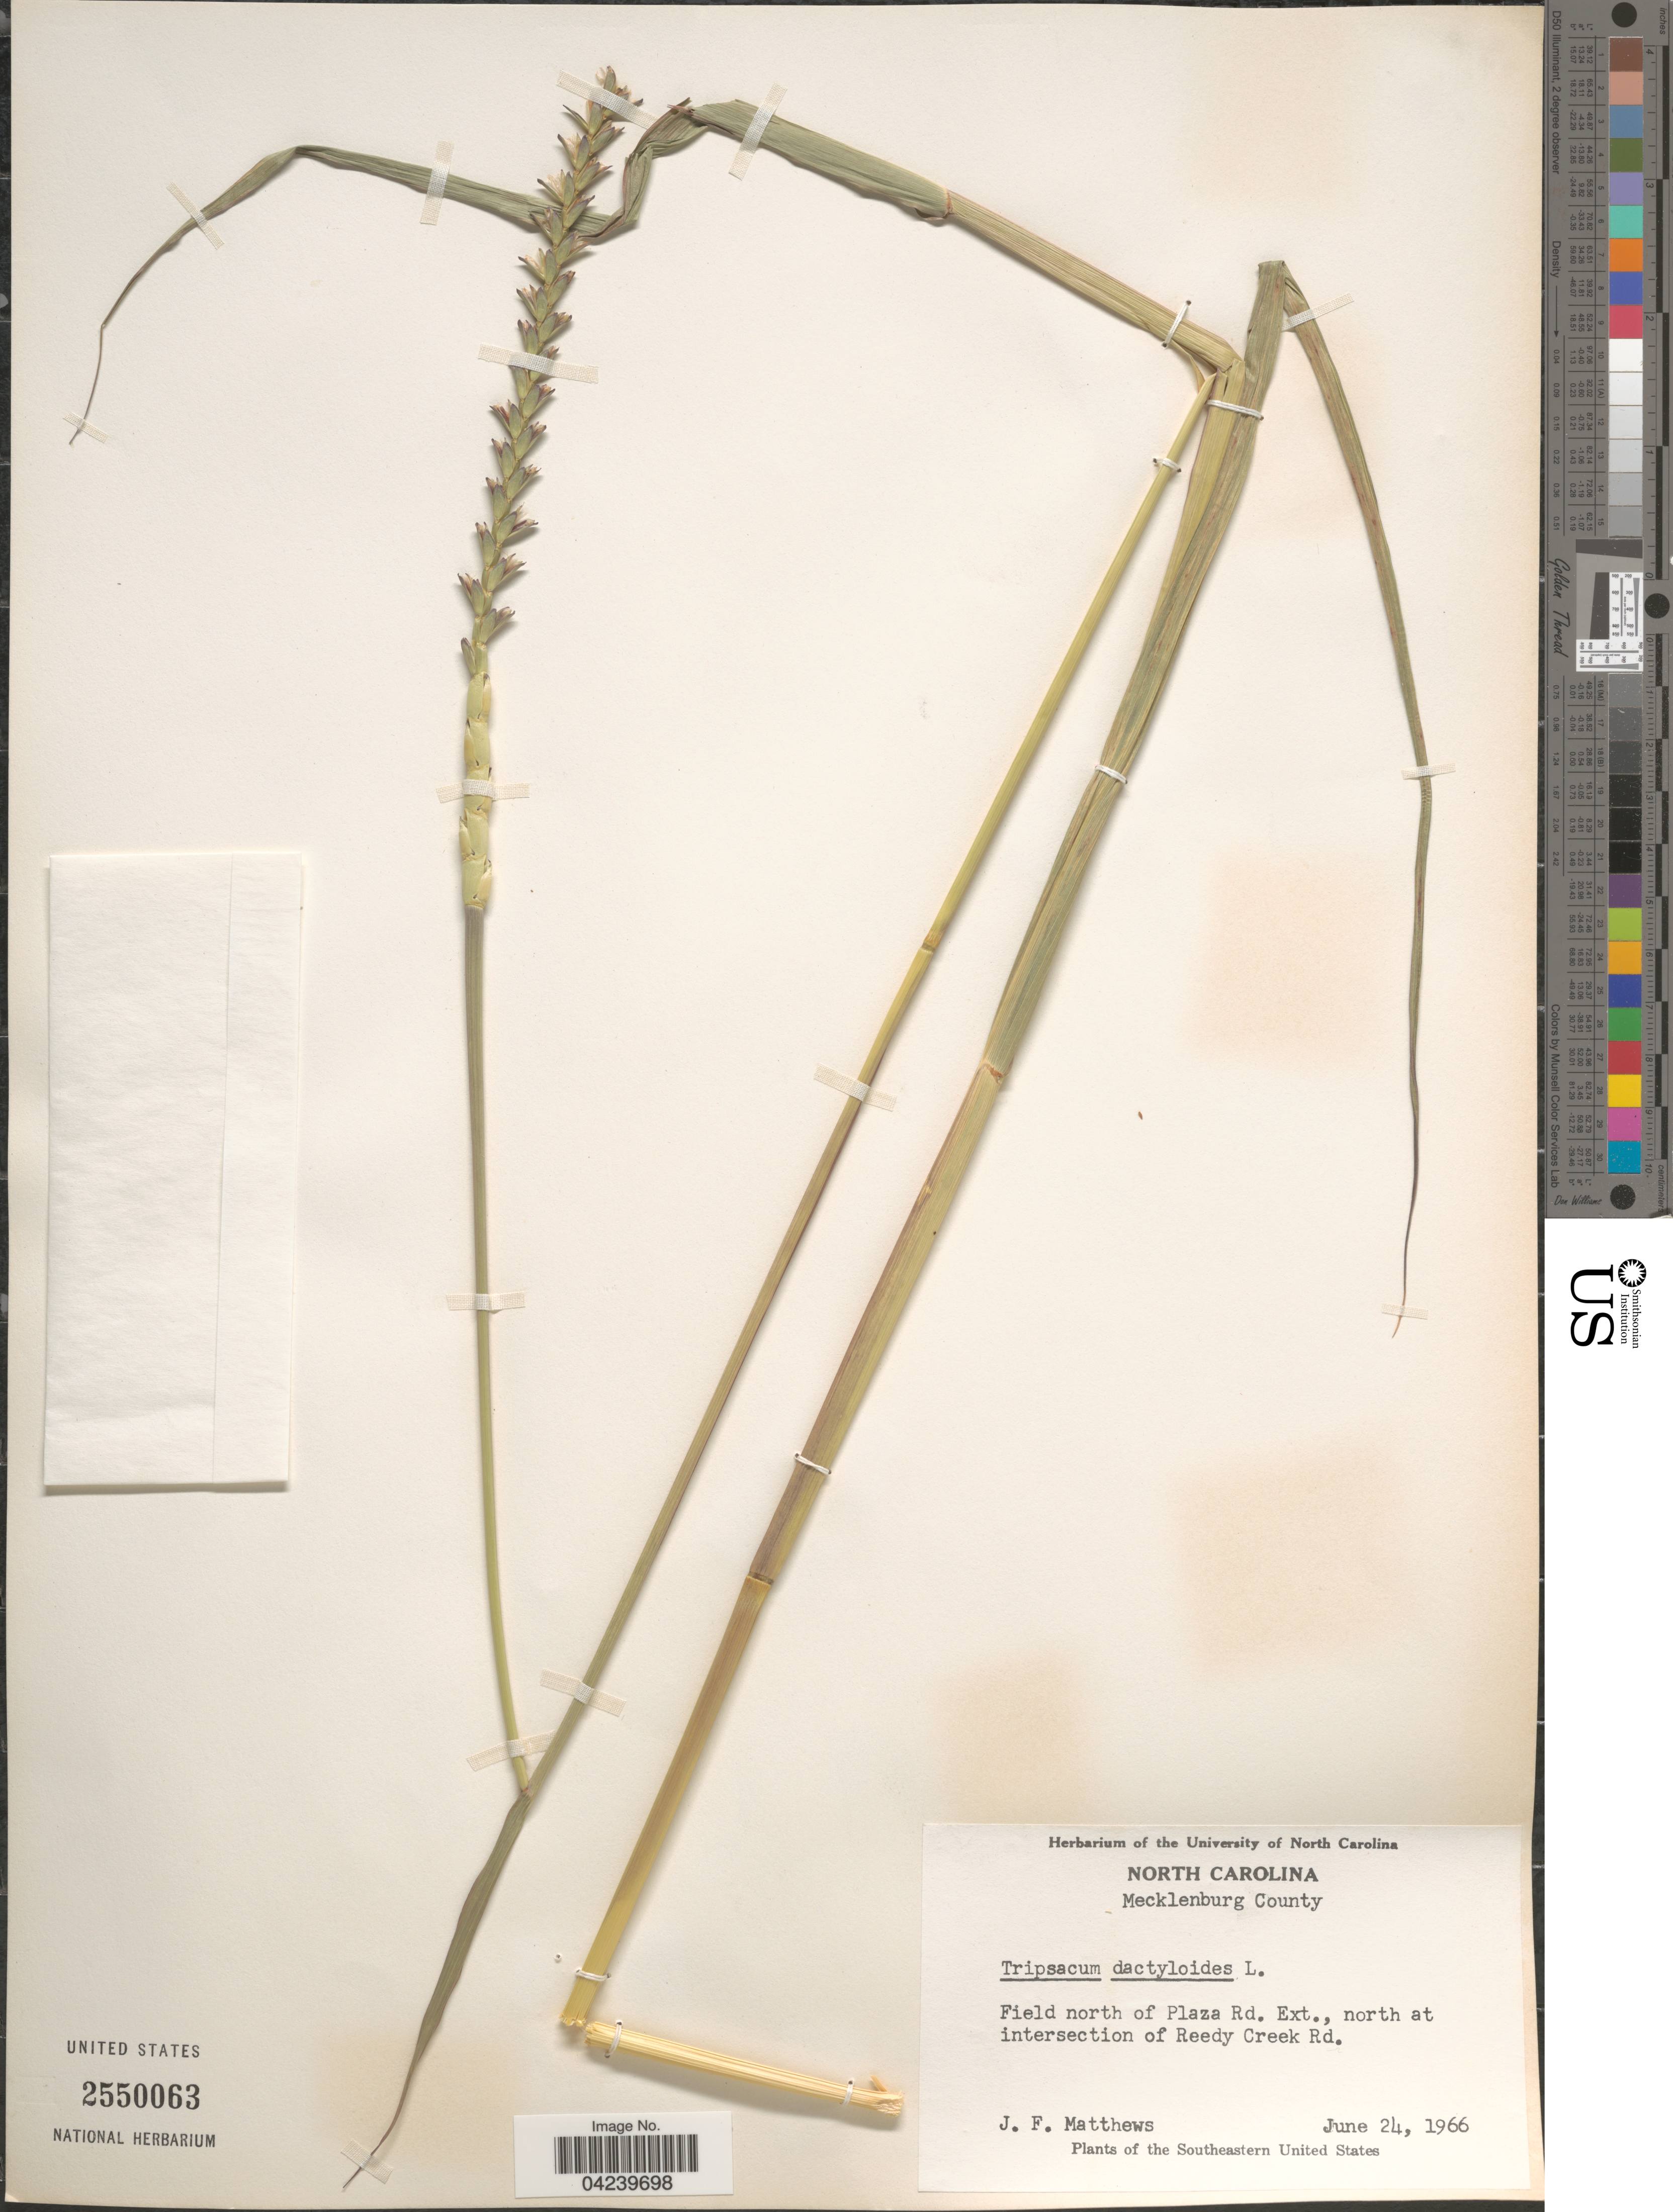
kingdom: Plantae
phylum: Tracheophyta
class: Liliopsida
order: Poales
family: Poaceae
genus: Tripsacum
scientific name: Tripsacum dactyloides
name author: (L.) L.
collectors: J. F. Matthews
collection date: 1966-06-24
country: United States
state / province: North Carolina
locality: Mecklenburg County. Field north of Plaza Rd. Ext., north at intersection of Reedy Creek Rd. The Southeastern United States.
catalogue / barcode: US 2550063